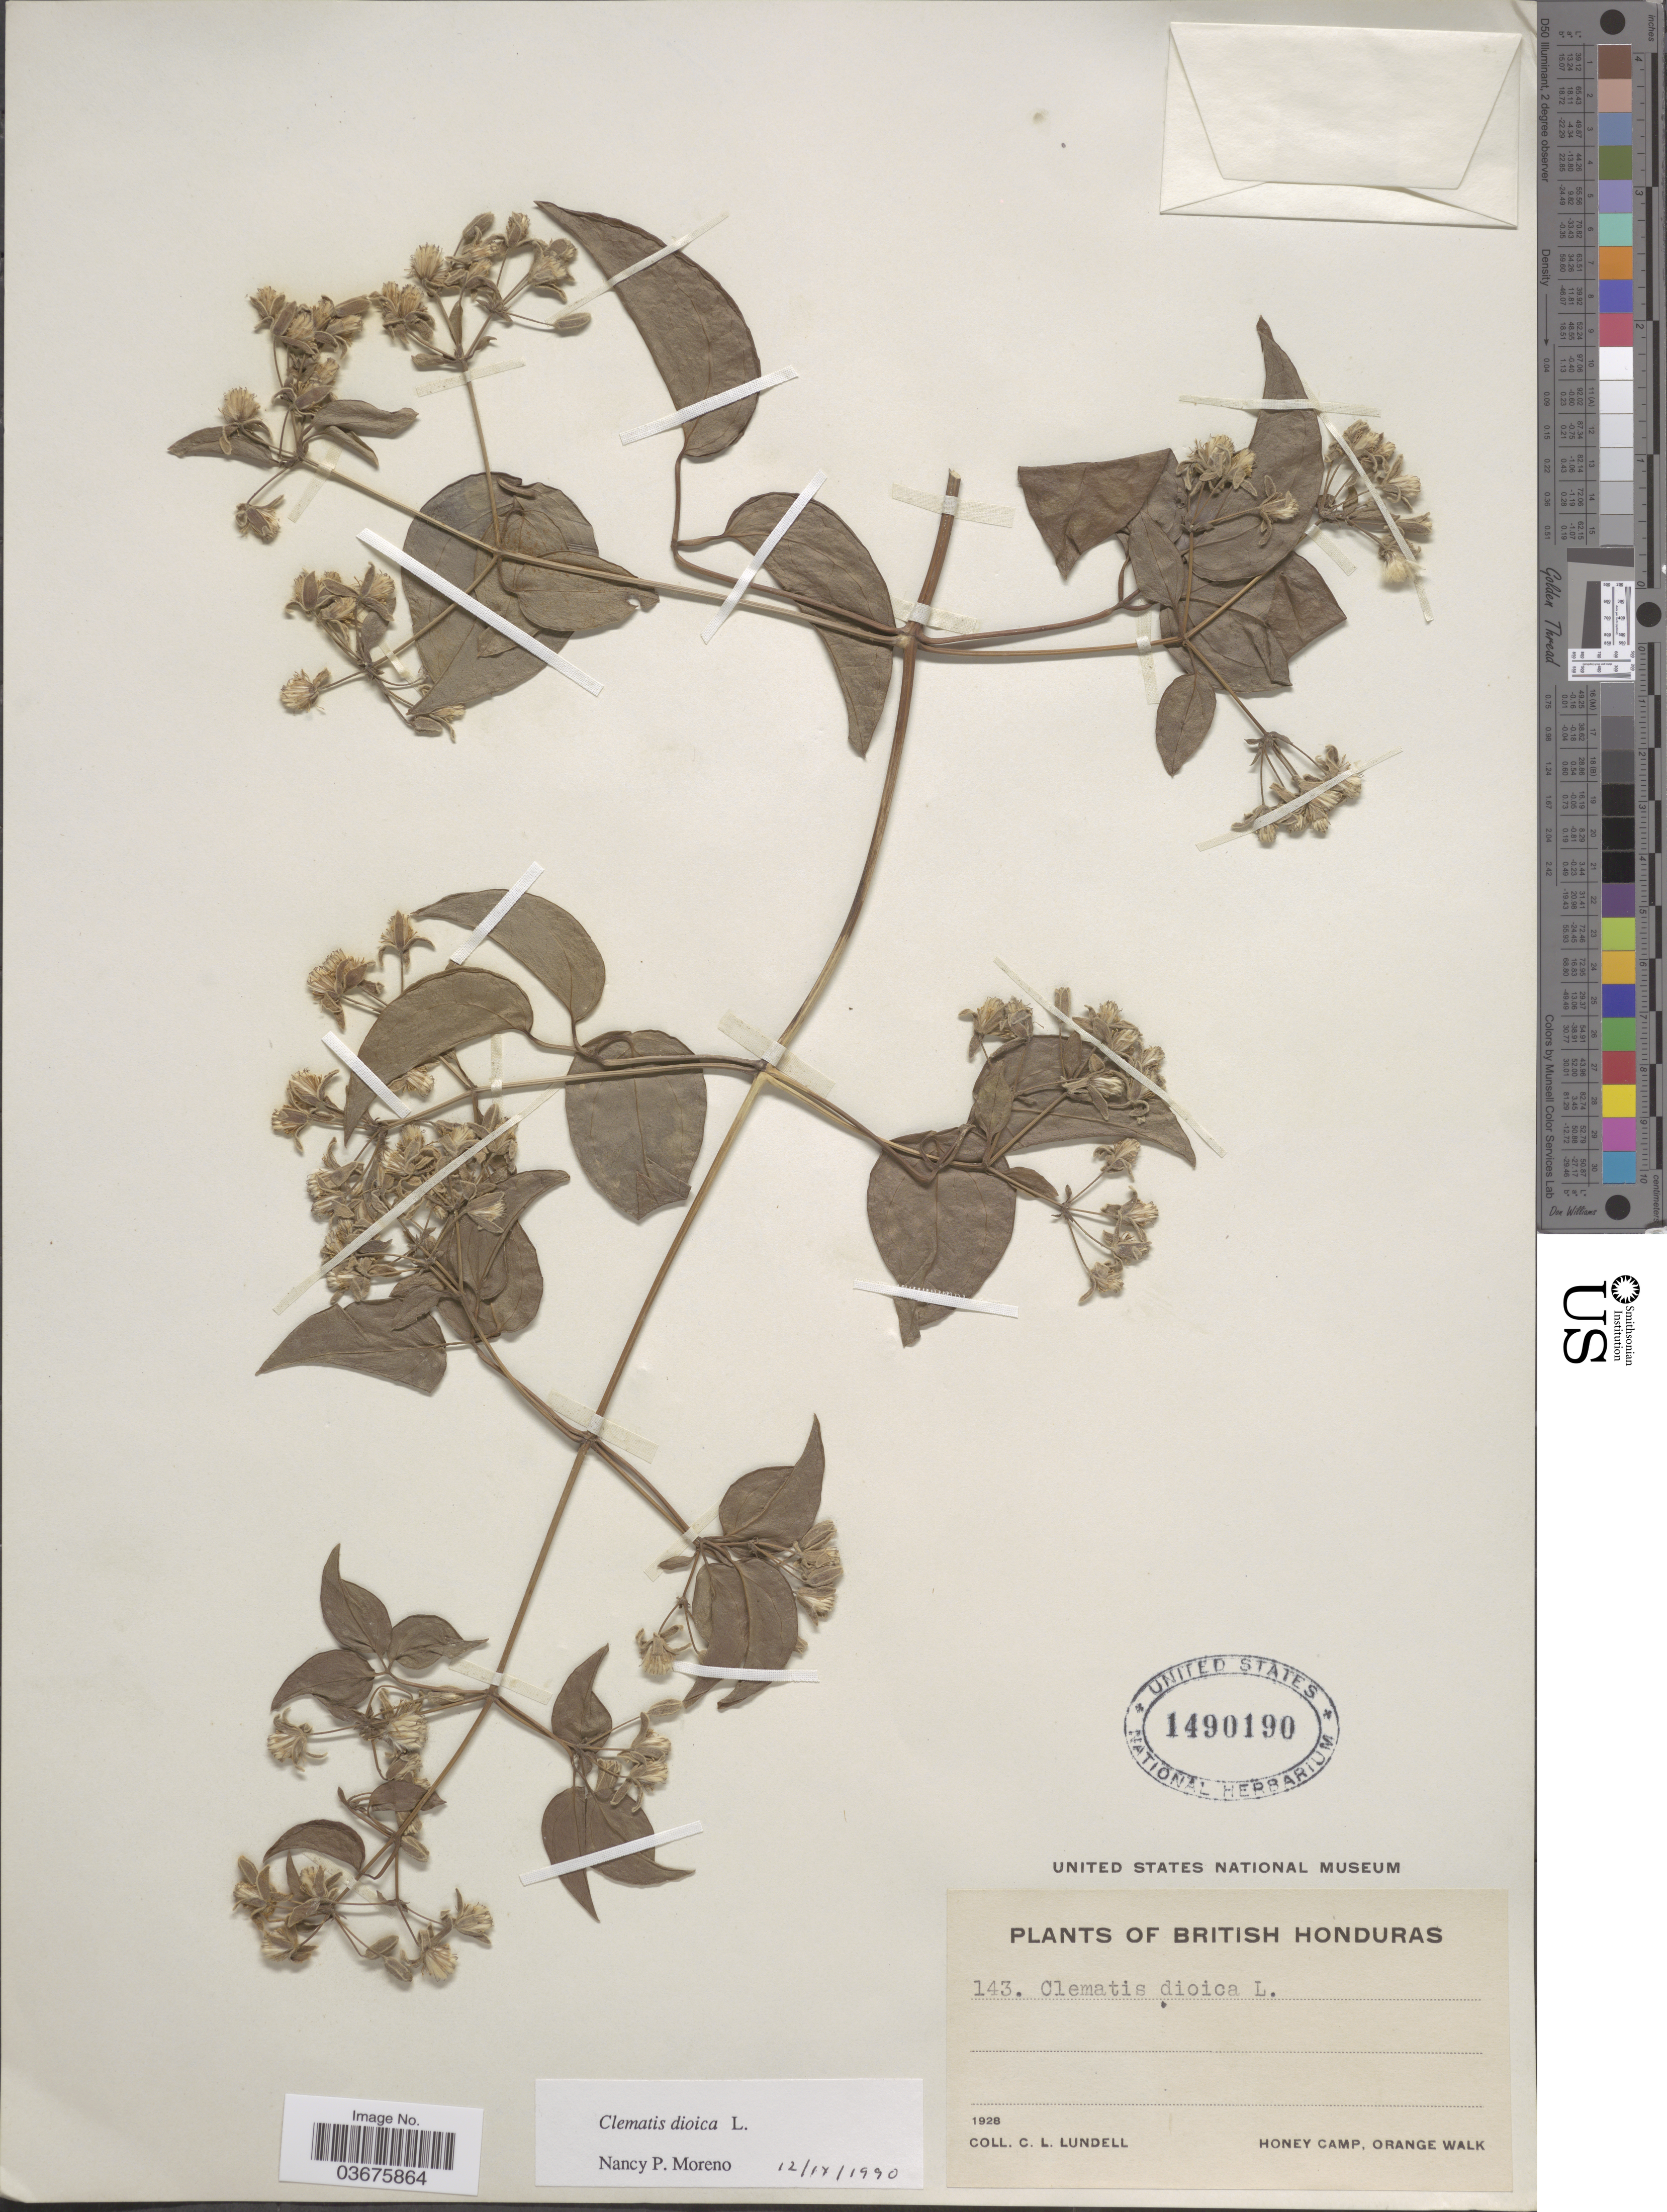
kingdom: Plantae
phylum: Tracheophyta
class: Magnoliopsida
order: Ranunculales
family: Ranunculaceae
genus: Clematis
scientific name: Clematis dioica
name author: L.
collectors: C. L. Lundell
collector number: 143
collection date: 1928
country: Belize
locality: British Honduras. Honey Camp, Orange Walk.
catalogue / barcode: US 1490190